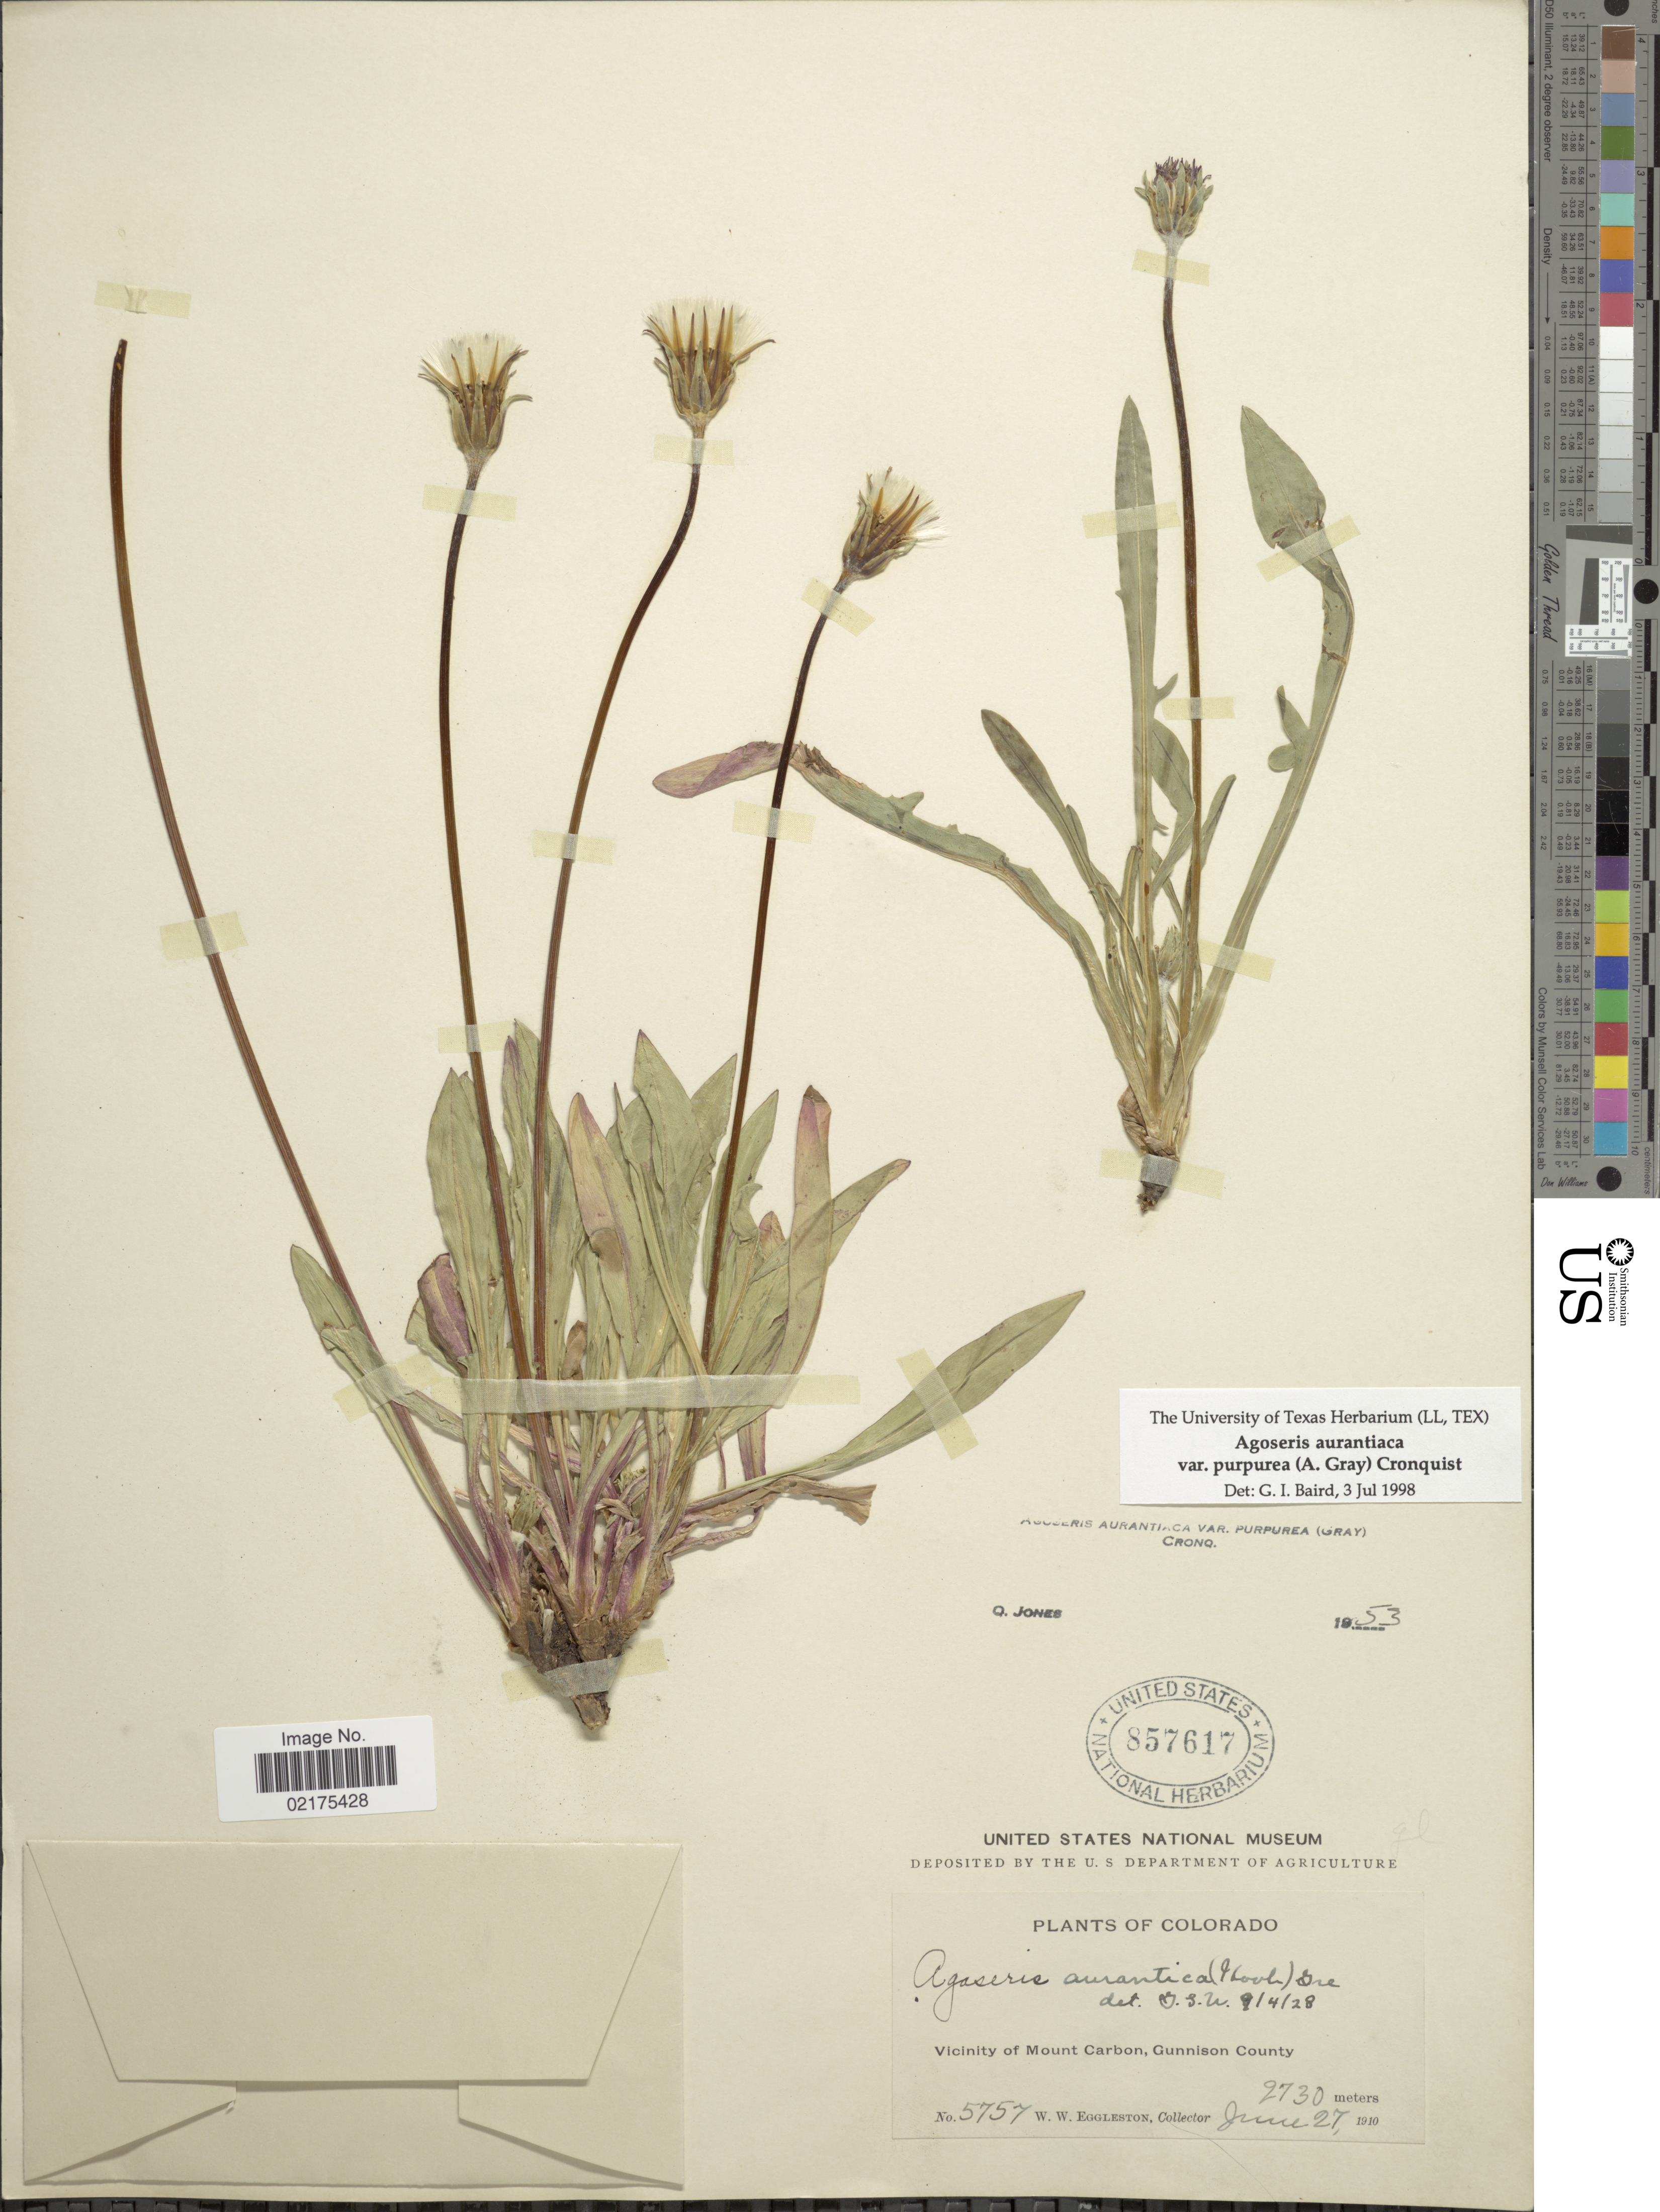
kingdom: Plantae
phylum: Tracheophyta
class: Magnoliopsida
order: Asterales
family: Asteraceae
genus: Agoseris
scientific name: Agoseris aurantiaca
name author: (Hook.) Greene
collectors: W. W. Eggleston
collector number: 5757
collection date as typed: Transcribed d/m/y: 4/9/28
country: United States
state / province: Colorado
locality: Vicinity of Mount Carbon, Gunnison County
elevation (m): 2730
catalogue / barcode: US 857617